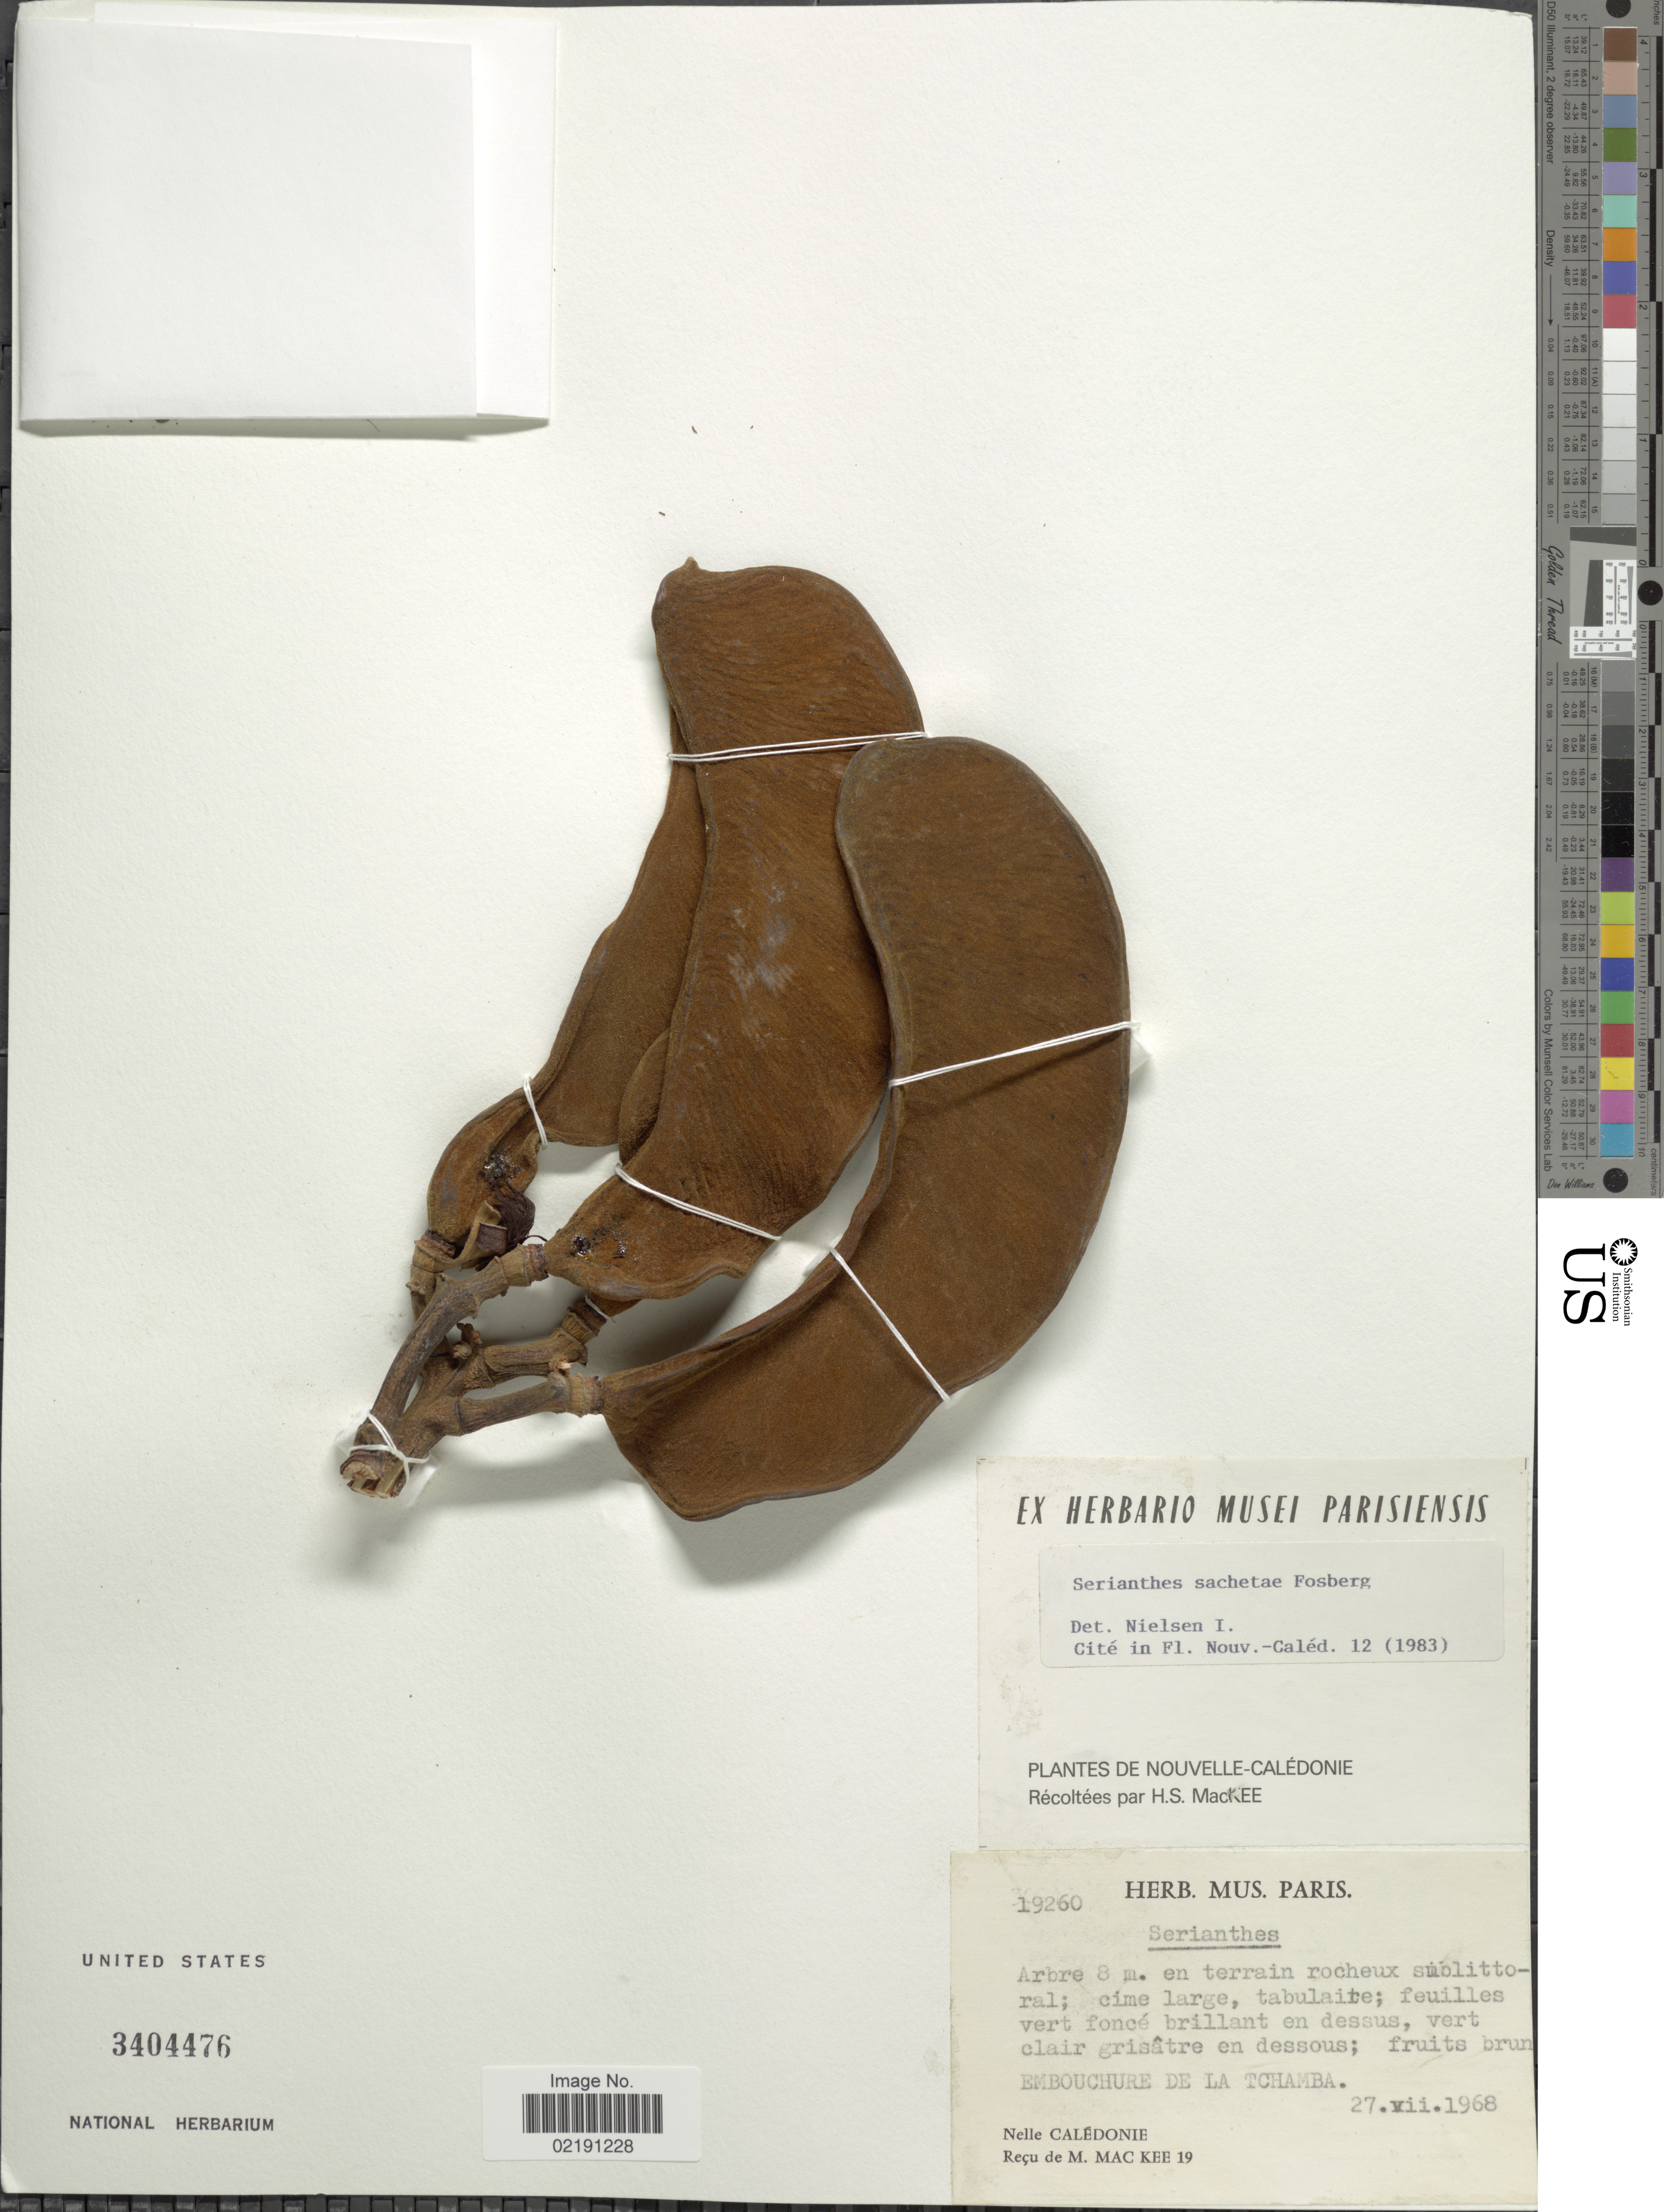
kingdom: Plantae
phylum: Tracheophyta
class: Magnoliopsida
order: Fabales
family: Fabaceae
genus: Serianthes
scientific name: Serianthes sachetae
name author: Fosberg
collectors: M. Mackee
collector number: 19260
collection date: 1968-12-27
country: New Caledonia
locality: Embouchure de la Tchamba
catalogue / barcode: US 3404476